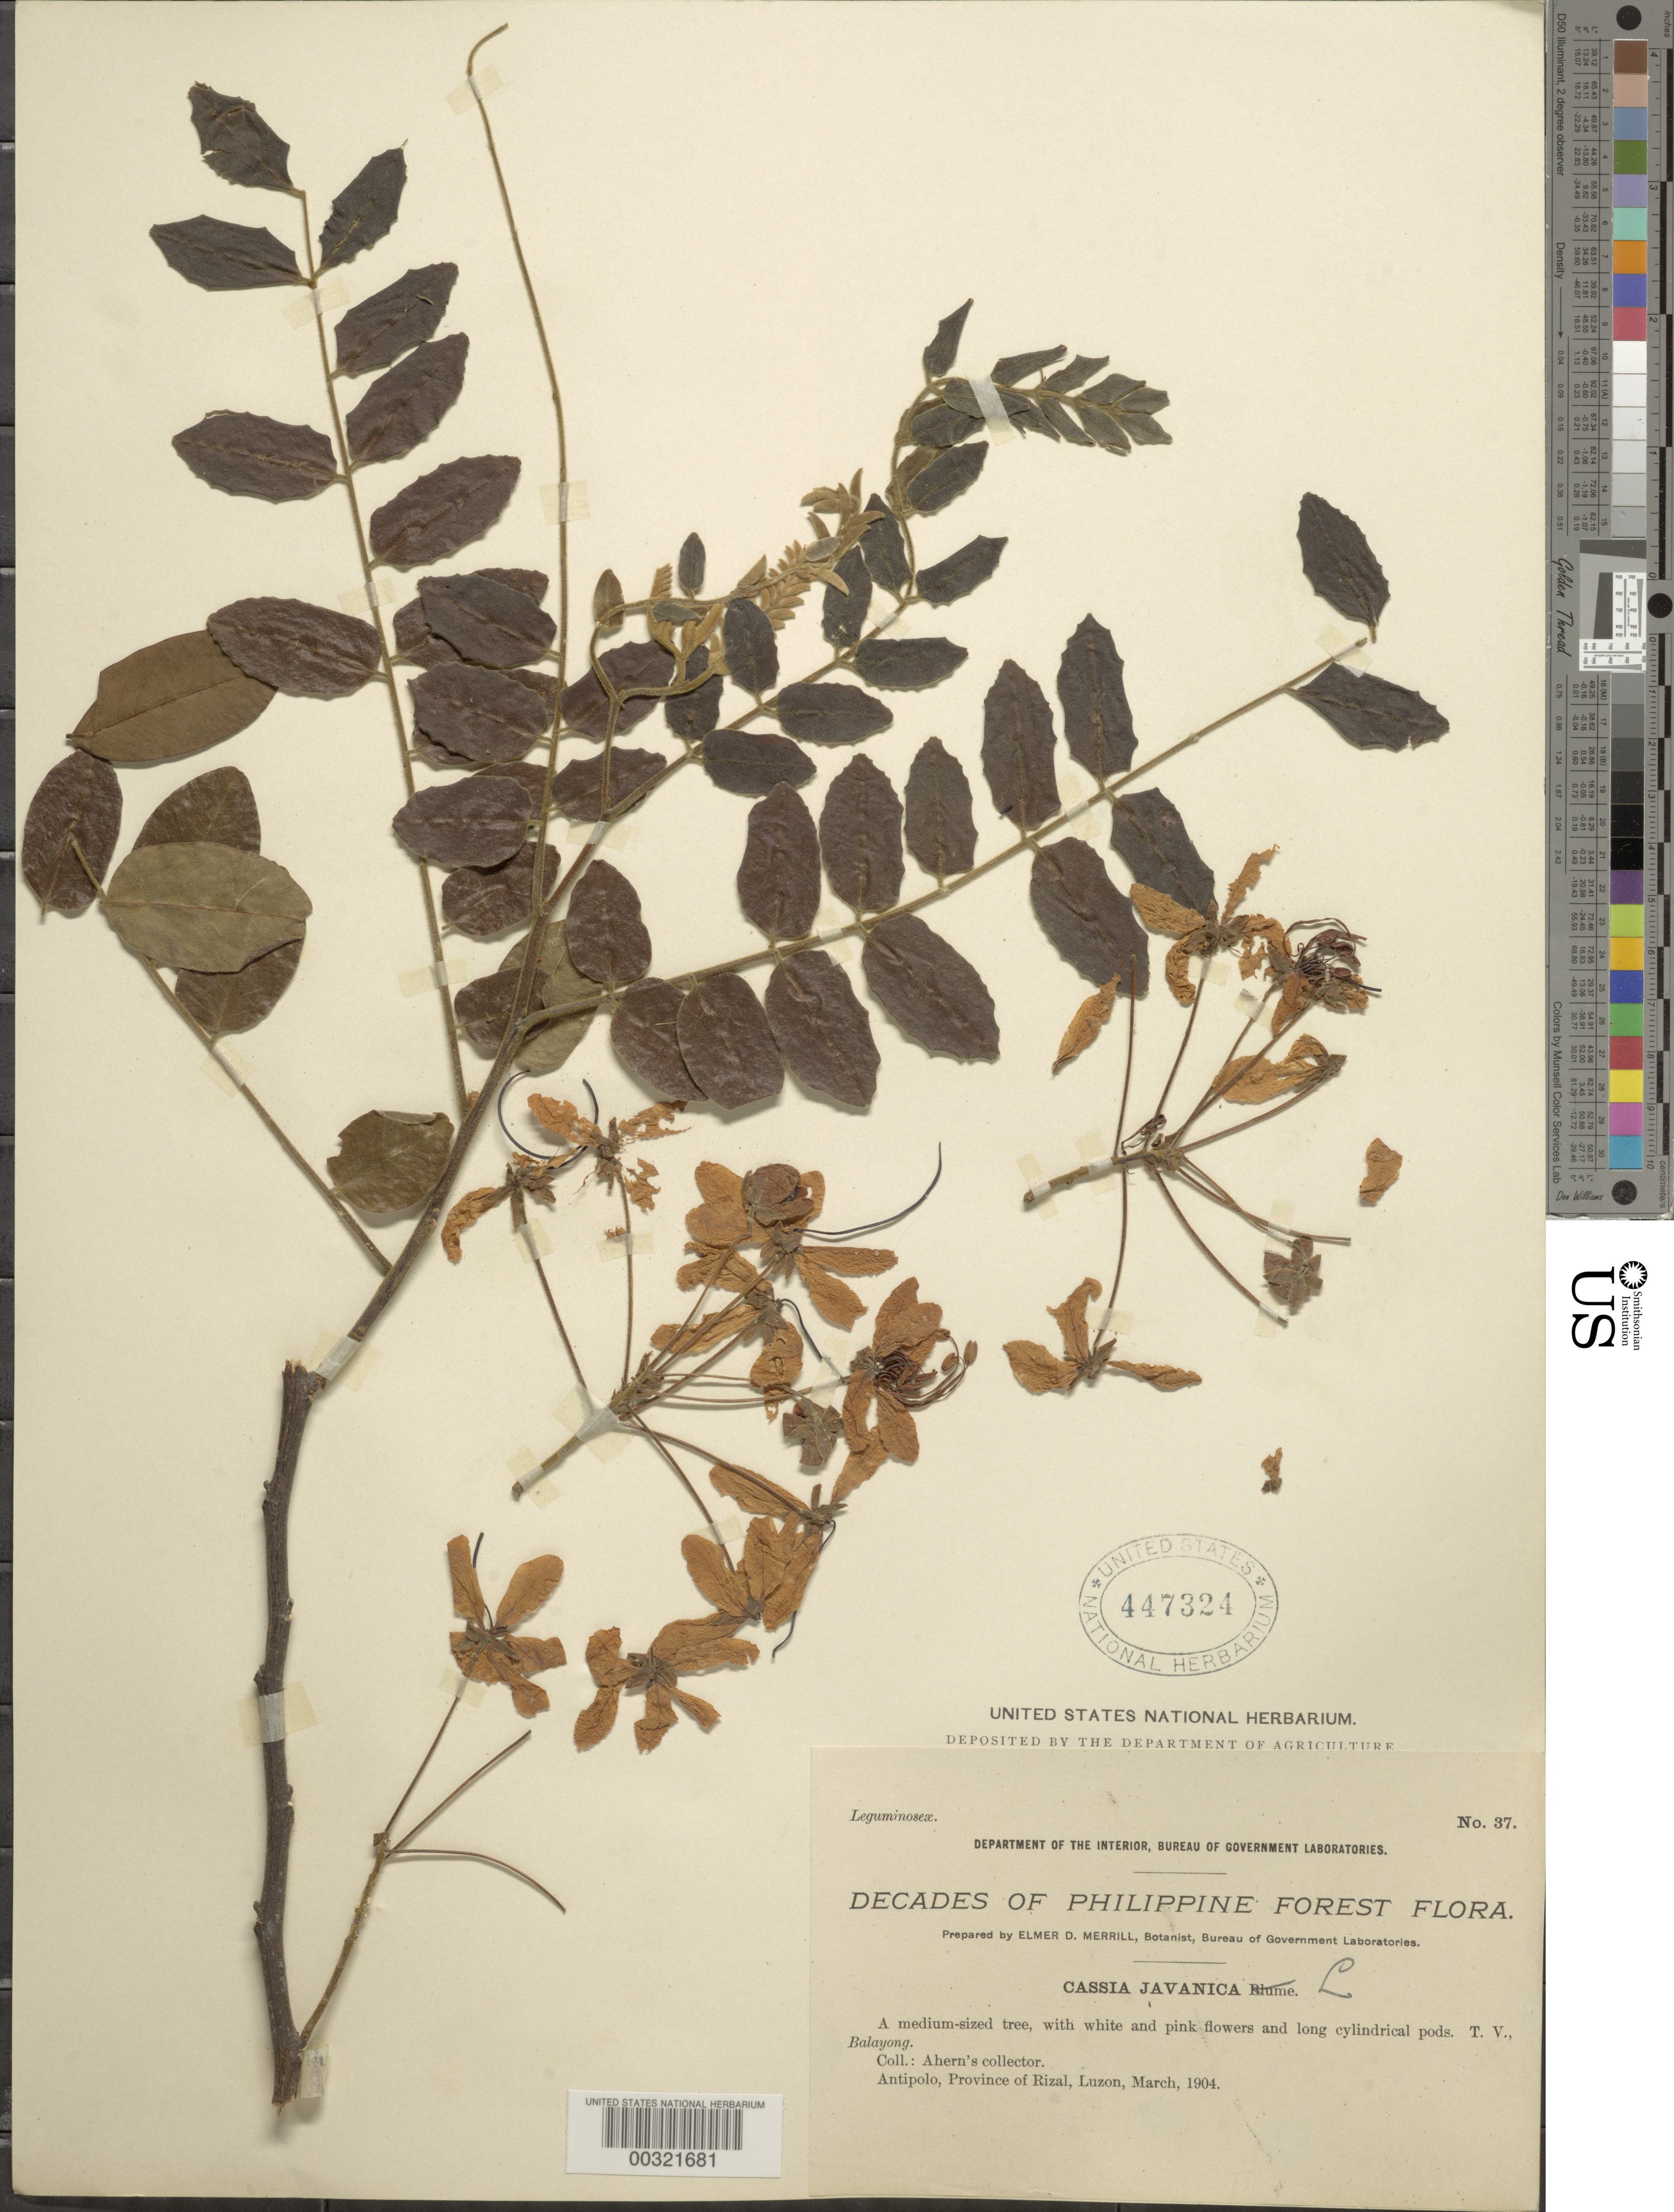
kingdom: Plantae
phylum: Tracheophyta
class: Magnoliopsida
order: Fabales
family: Fabaceae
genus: Cassia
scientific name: Cassia javanica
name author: L.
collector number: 37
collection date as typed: Mar 1904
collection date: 1904-03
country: Philippines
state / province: Calabarzon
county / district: Rizal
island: Luzon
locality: Antipolo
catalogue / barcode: US 447324